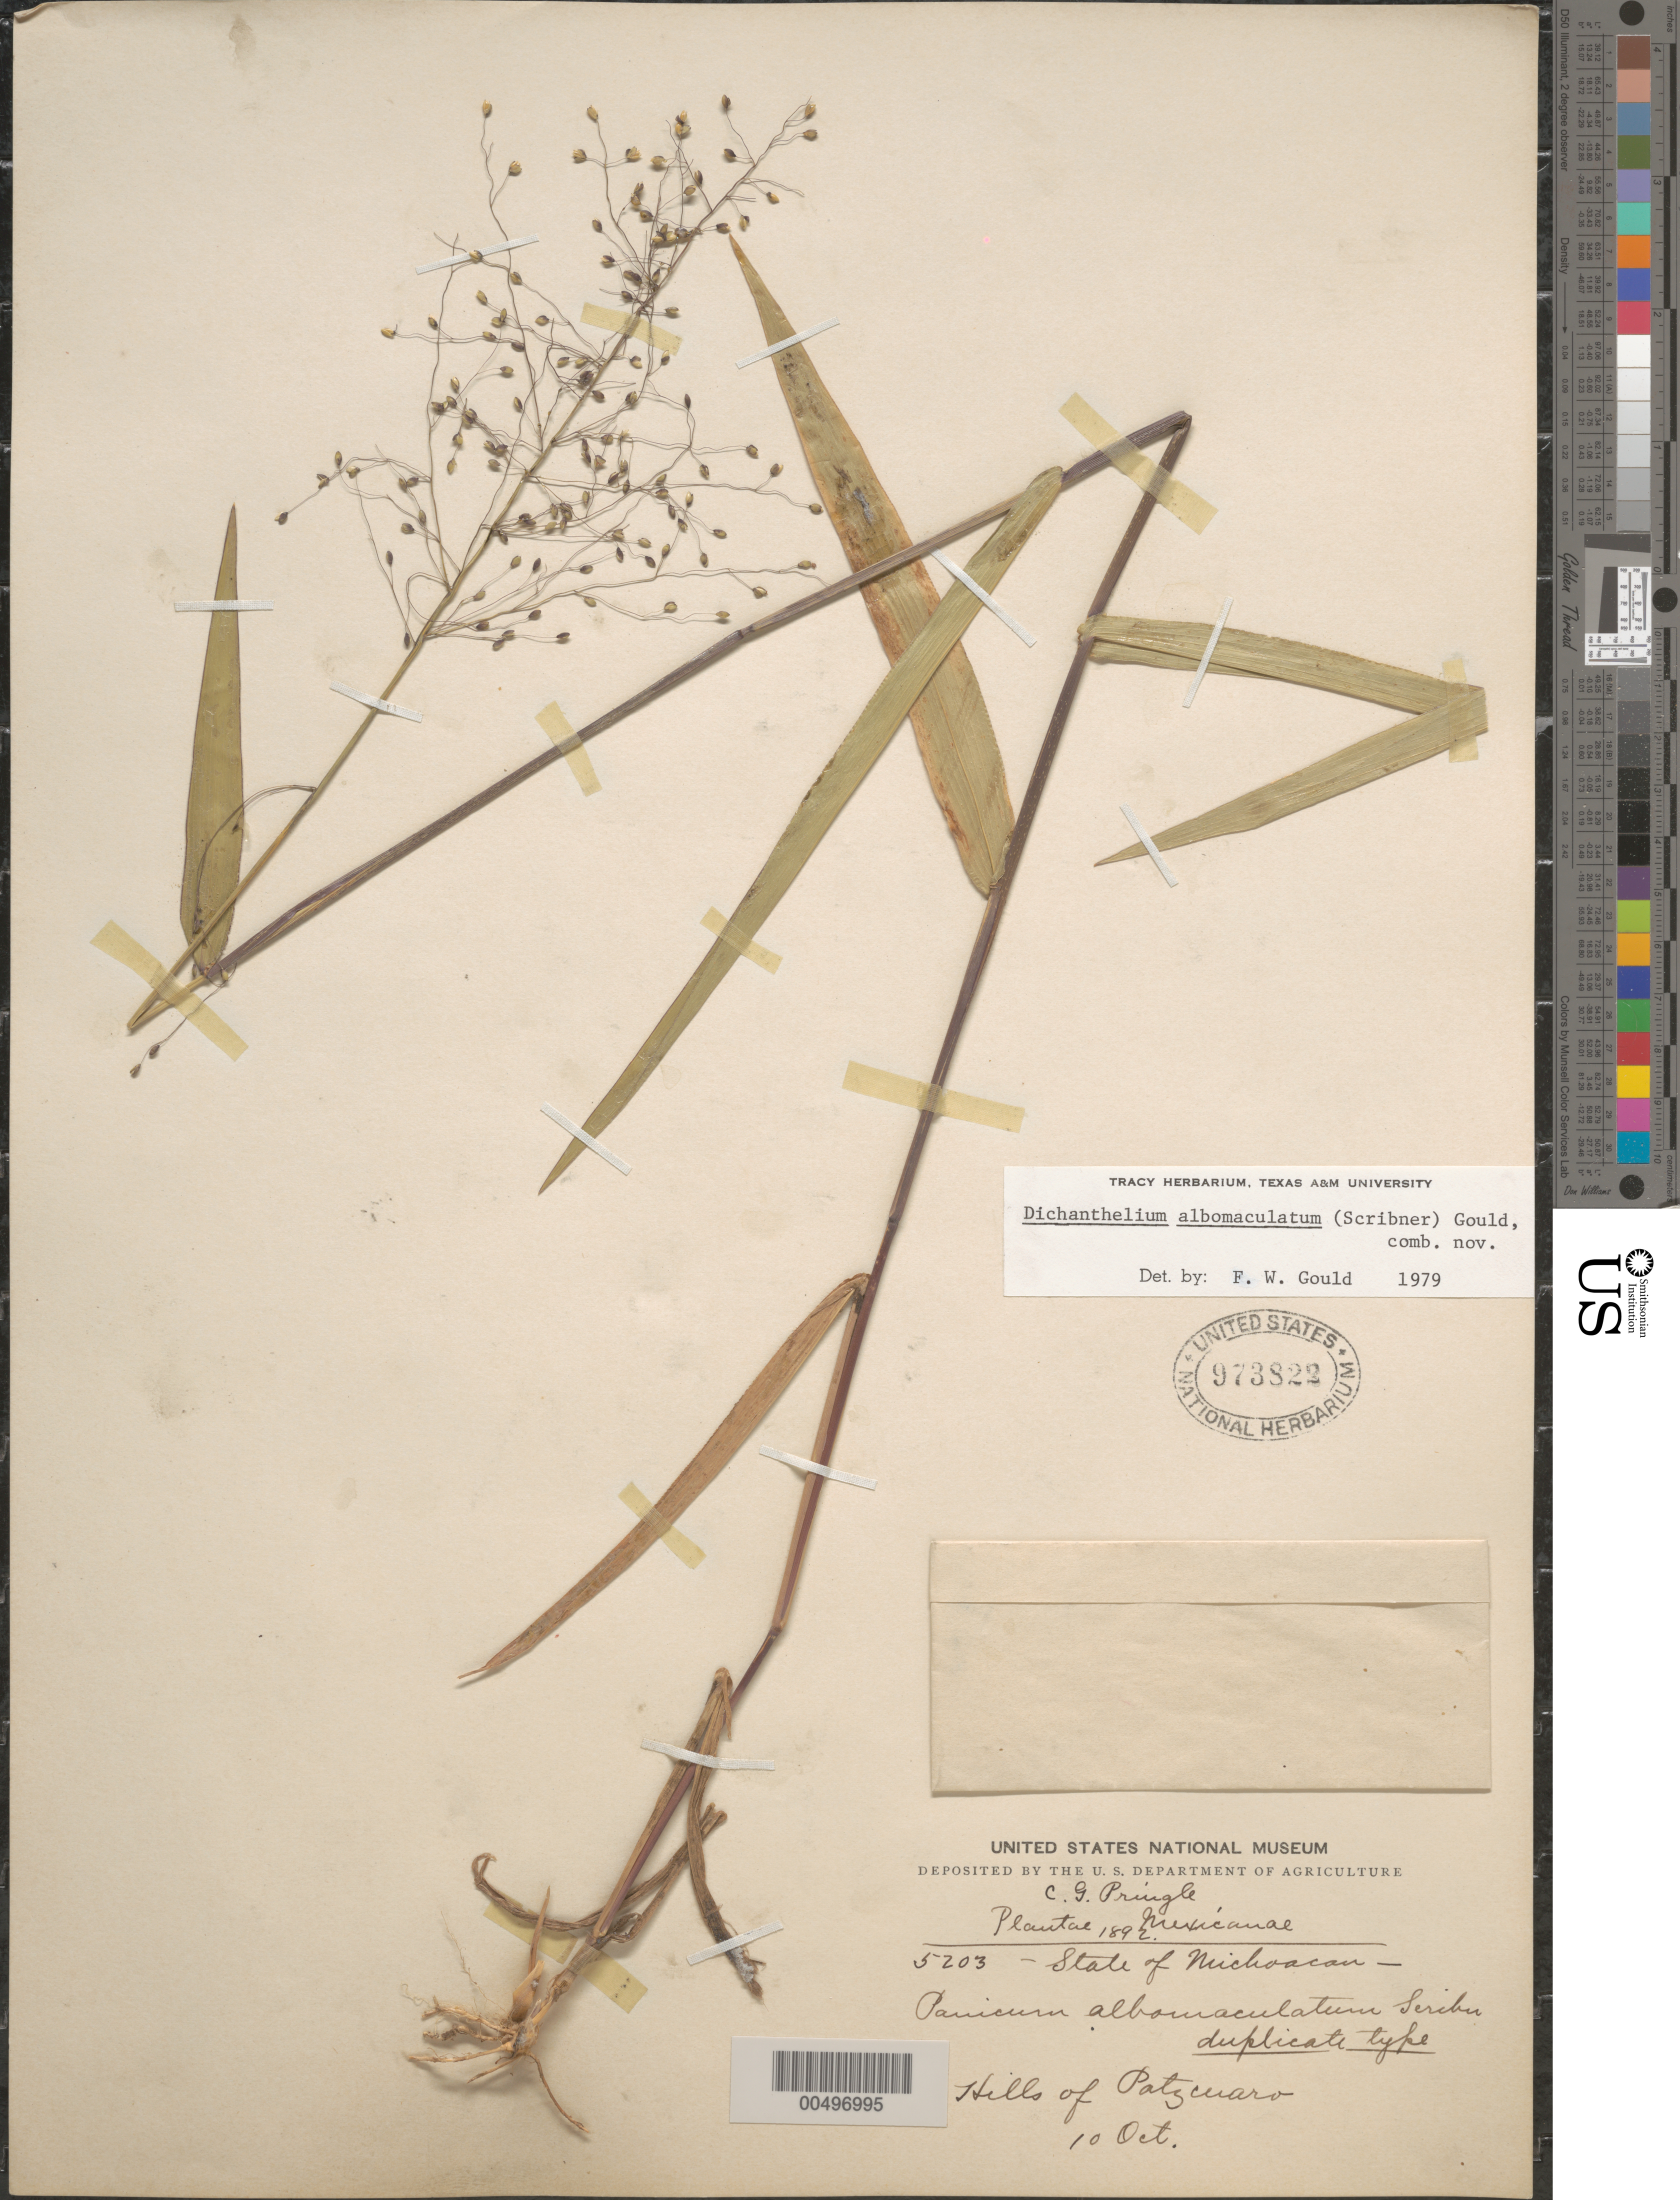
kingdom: Plantae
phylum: Tracheophyta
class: Liliopsida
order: Poales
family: Poaceae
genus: Dichanthelium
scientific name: Dichanthelium albomaculatum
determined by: Gould, F. W.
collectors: C. G. Pringle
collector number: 5203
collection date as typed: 10 Oct 1892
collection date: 1892-10-10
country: Mexico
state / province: Michoacán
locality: Hills of Patzcuaro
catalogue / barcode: US 973822